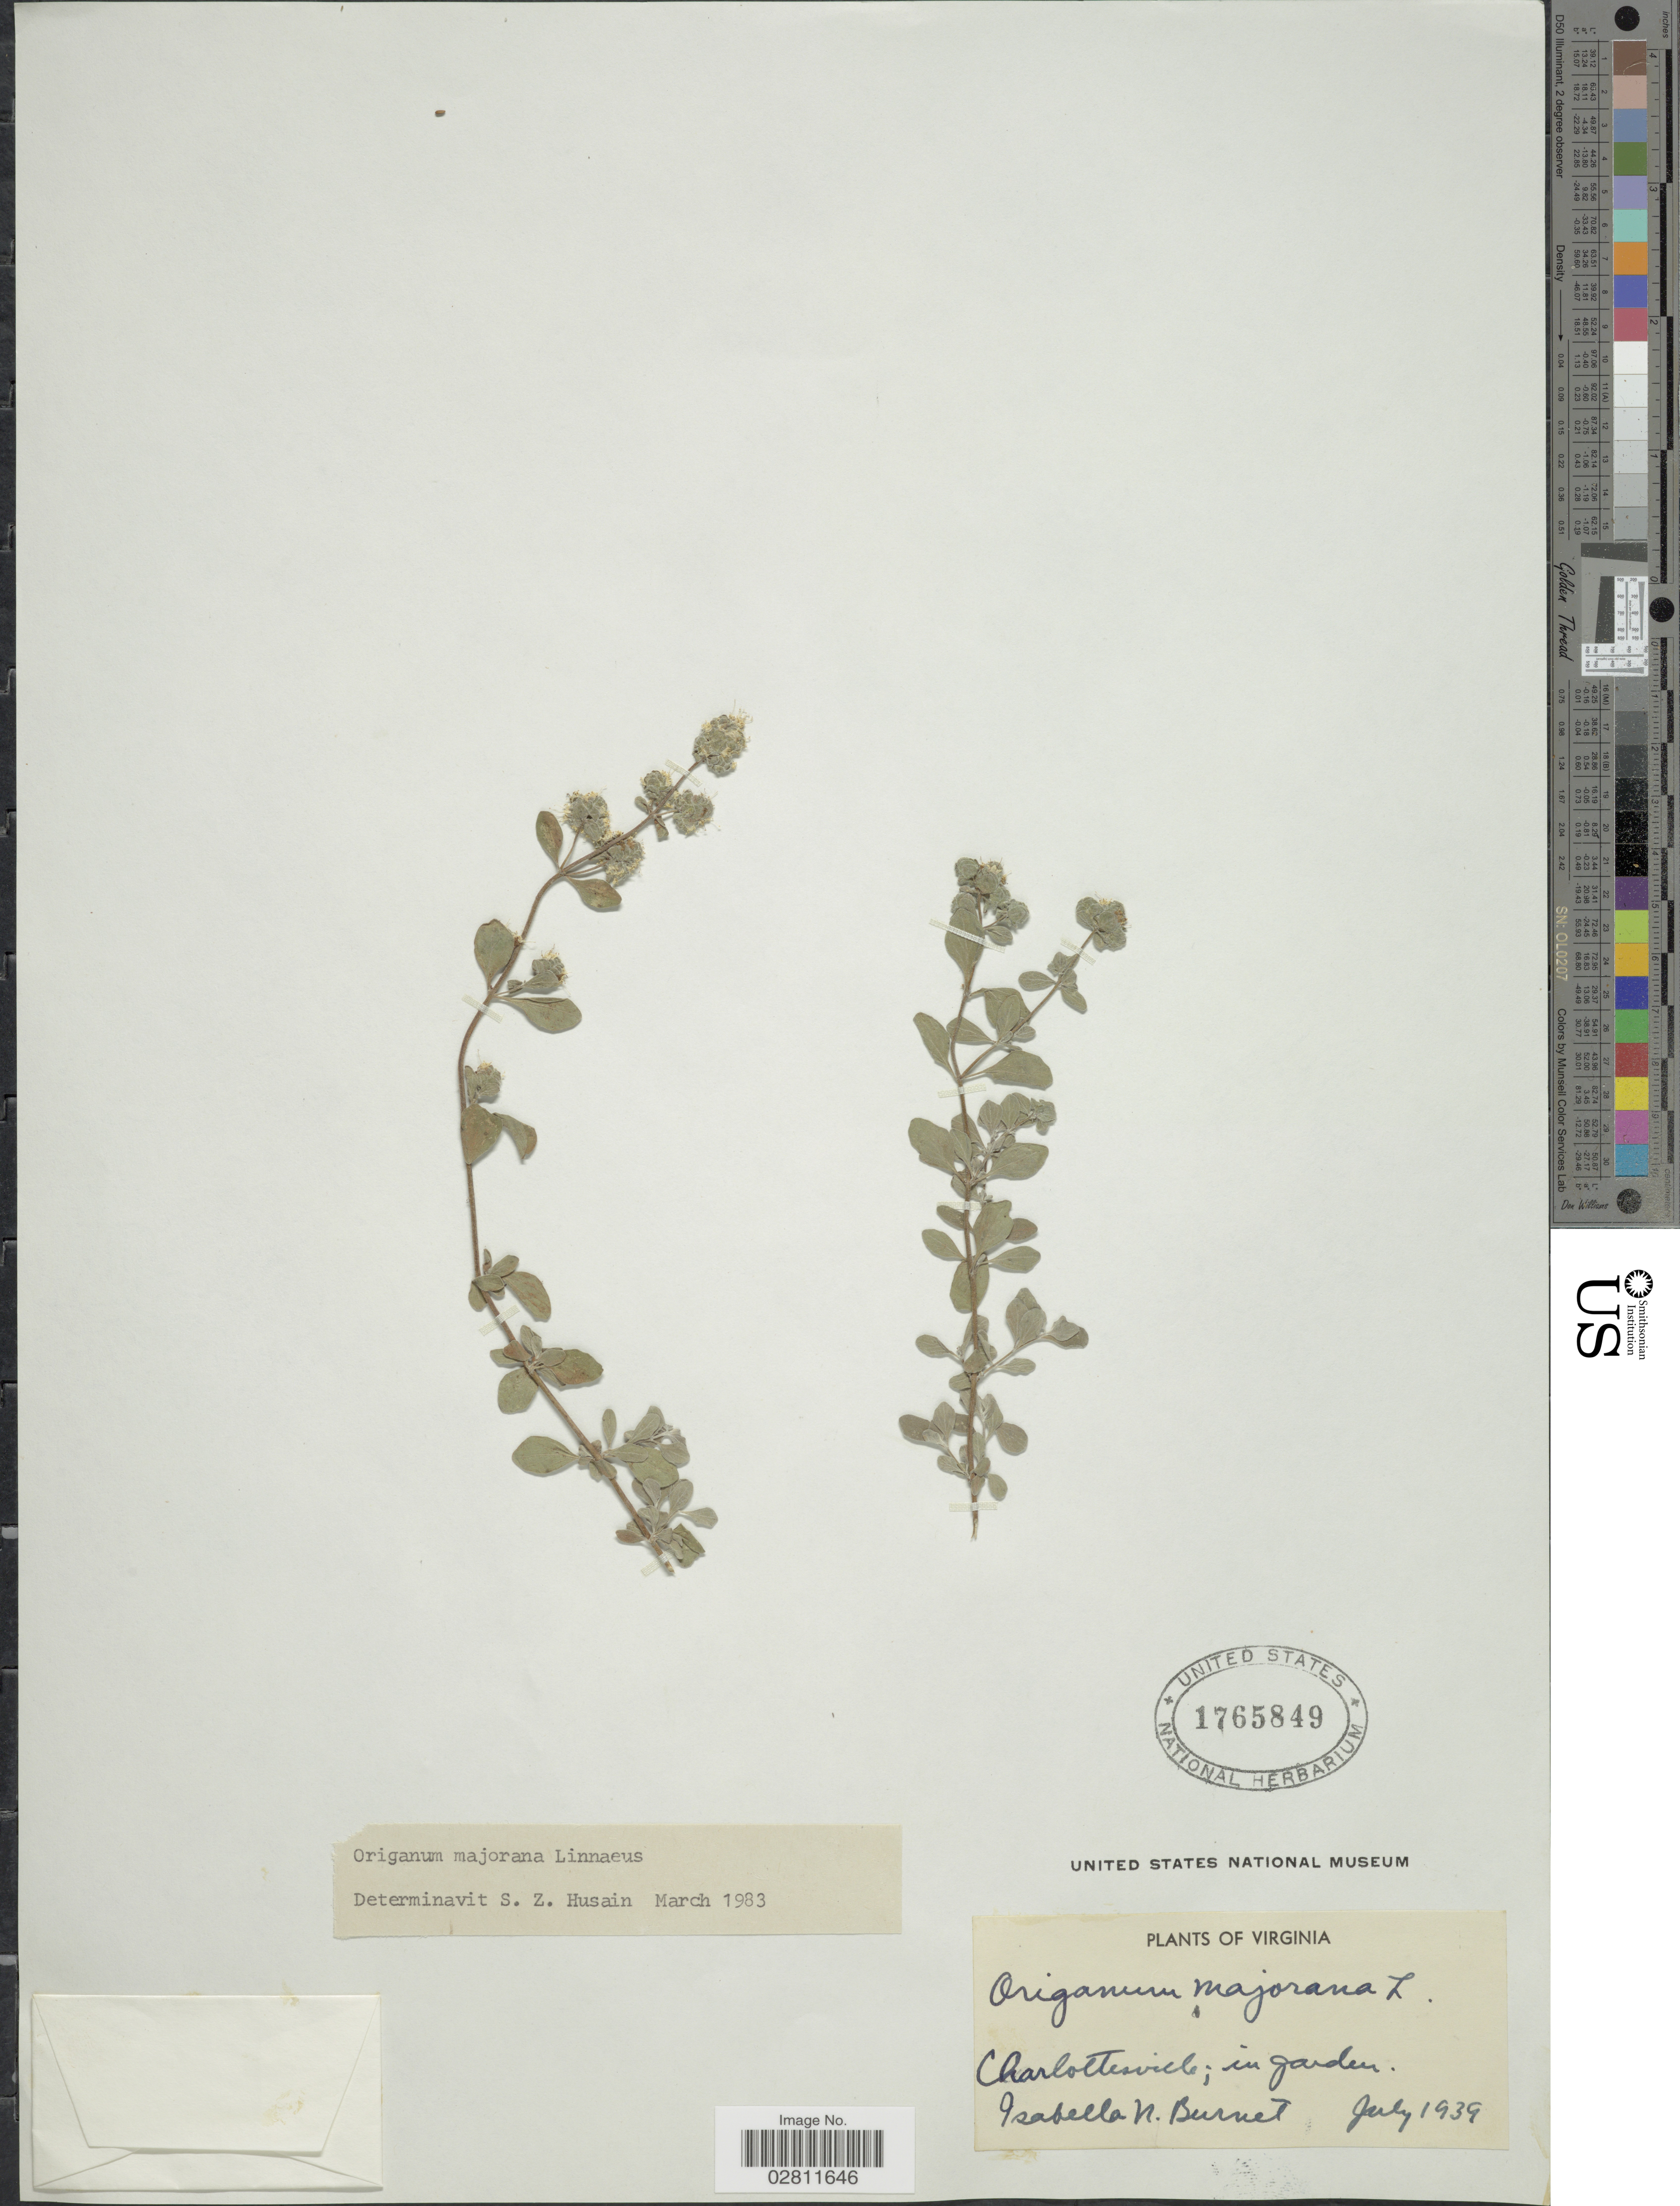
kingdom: Plantae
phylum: Tracheophyta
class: Magnoliopsida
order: Lamiales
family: Lamiaceae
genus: Origanum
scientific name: Origanum majorana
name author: L.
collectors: I. Burnet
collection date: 1939-07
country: United States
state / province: Virginia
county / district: City of Charlottesville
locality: Charlottesville; in garden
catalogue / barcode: US 1765849